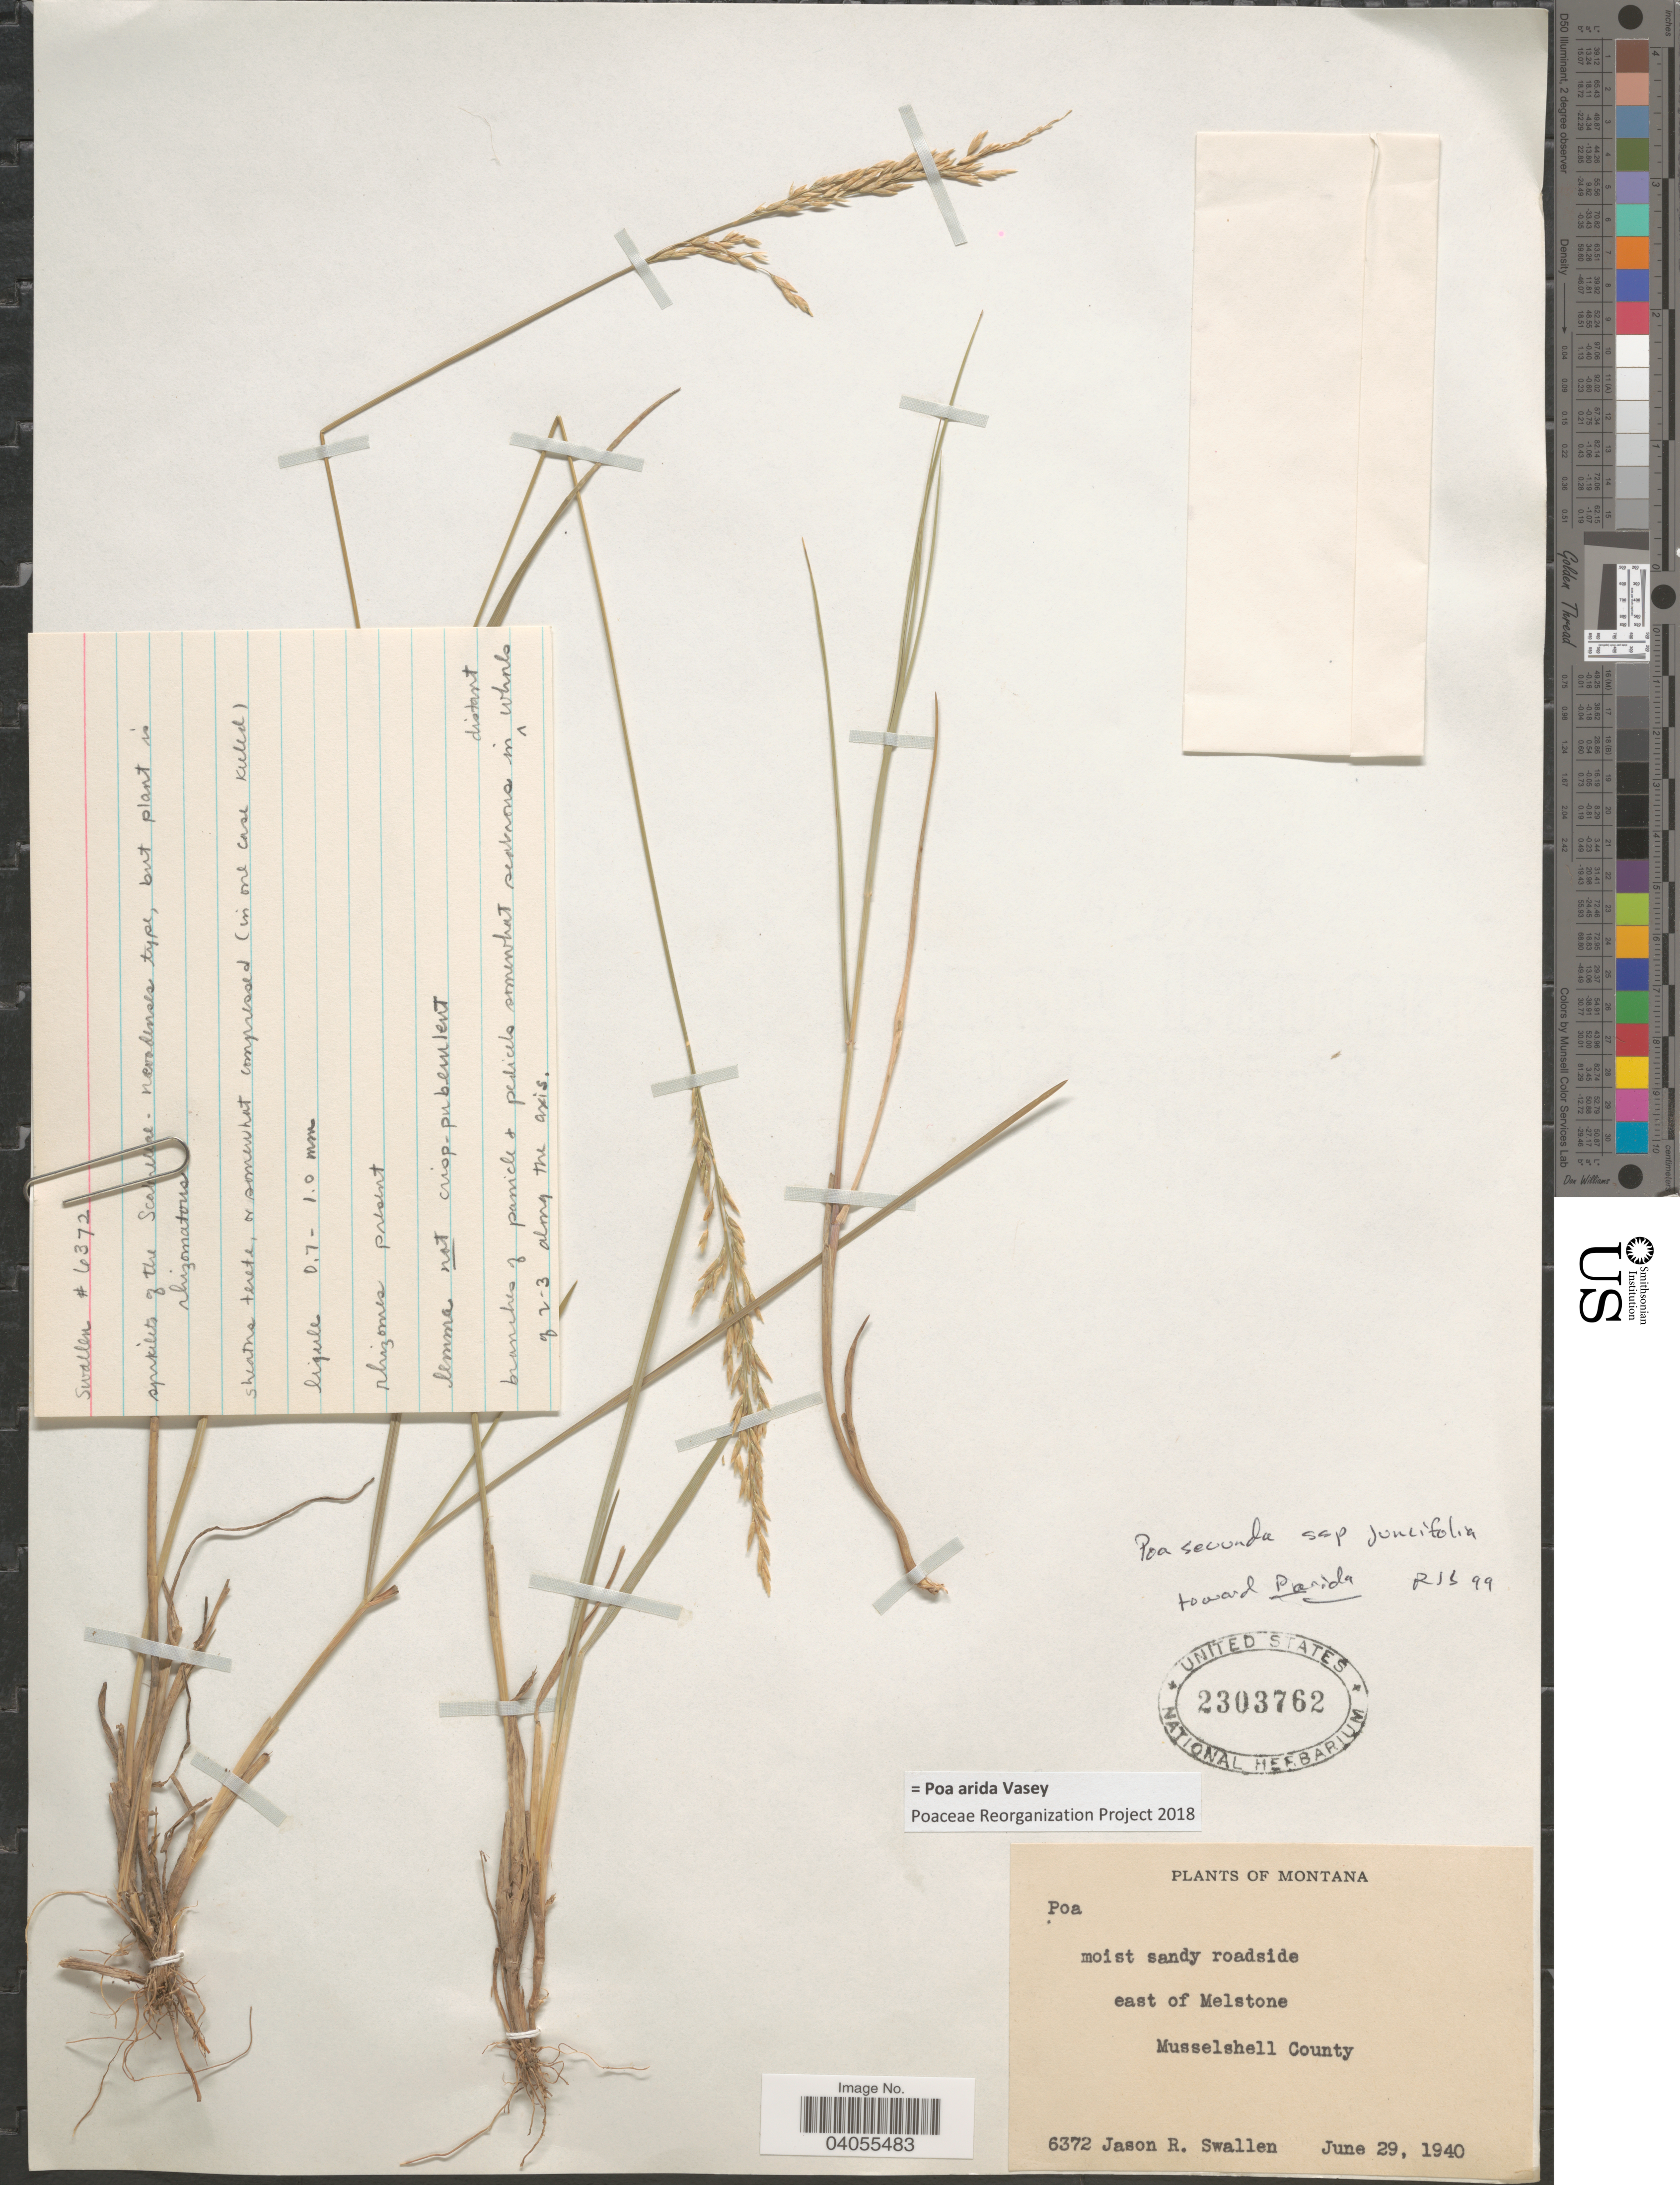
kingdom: Plantae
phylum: Tracheophyta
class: Liliopsida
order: Poales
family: Poaceae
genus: Poa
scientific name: Poa arida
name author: Vasey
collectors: J. R. Swallen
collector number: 6372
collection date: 1940-06-29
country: United States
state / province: Montana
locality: Moist sandy roadside. East of Melstone. Musselshell County.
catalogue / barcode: US 2303762